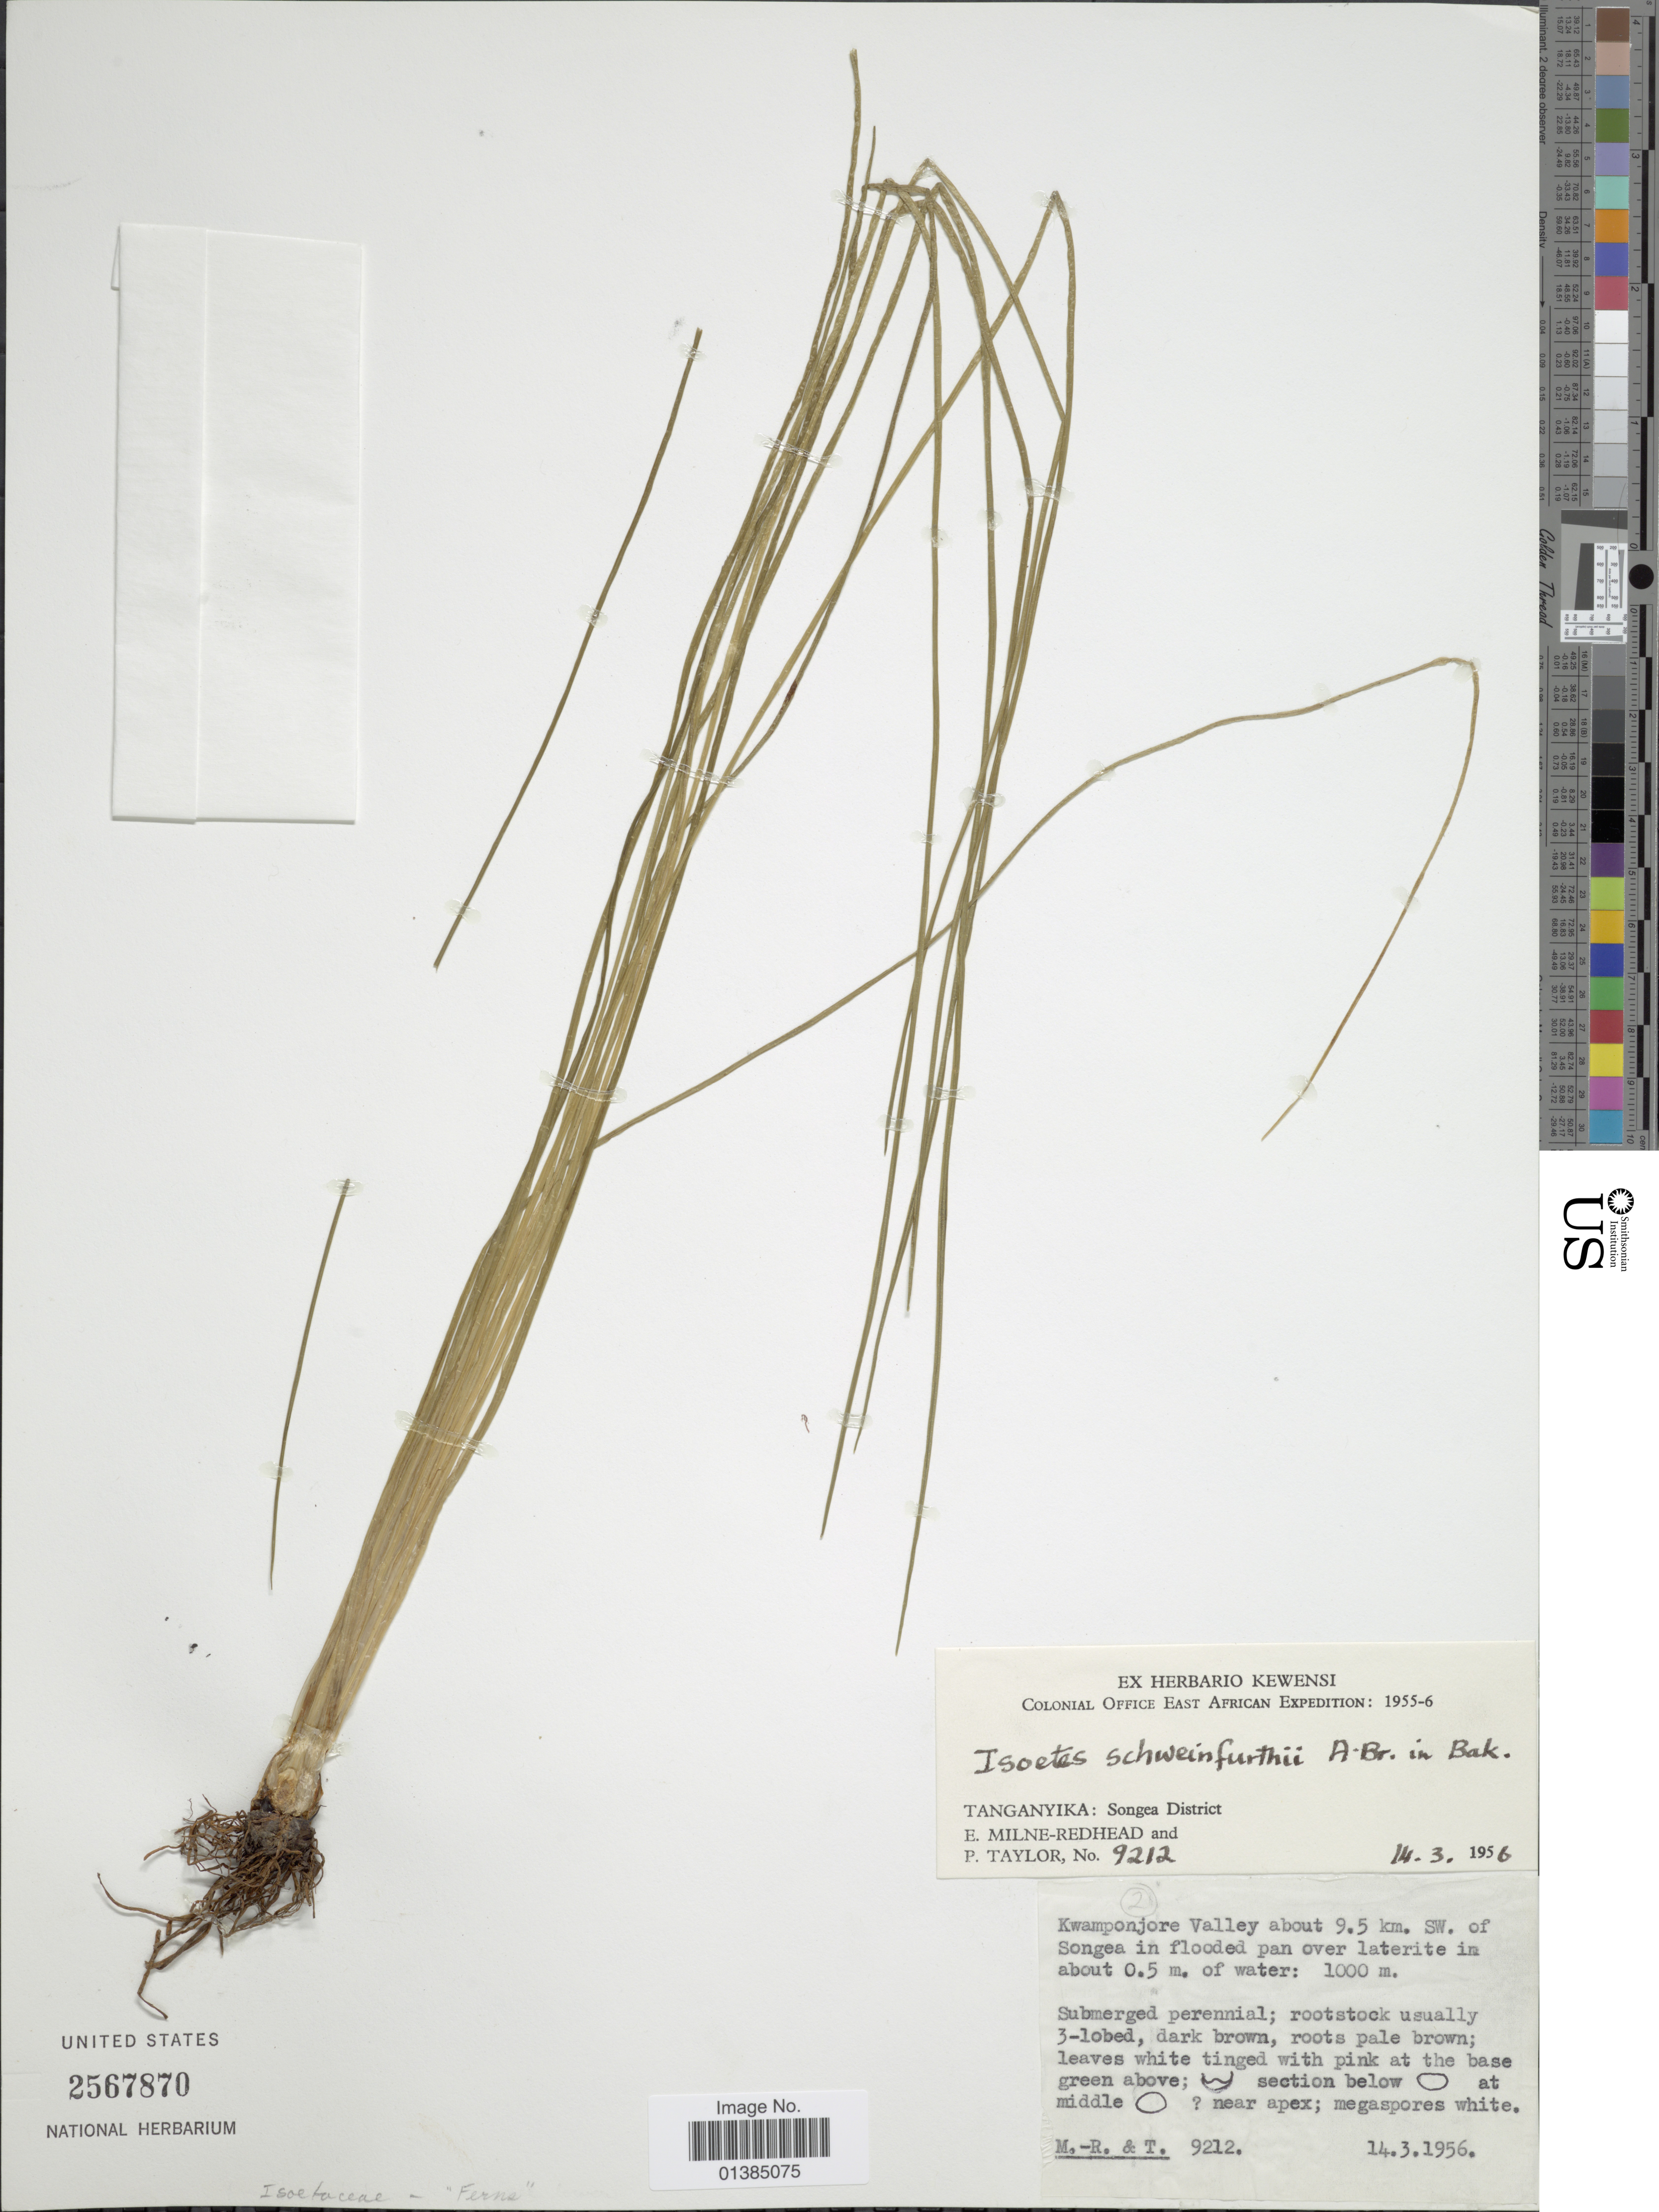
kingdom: Plantae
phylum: Tracheophyta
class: Lycopodiopsida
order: Isoetales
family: Isoetaceae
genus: Isoetes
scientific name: Isoetes schweinfurthii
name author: A. Braun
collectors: E. W. Milne-Redhead & P. Taylor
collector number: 9212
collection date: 1956-03-14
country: Tanzania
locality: Tanganyika: Songea District. Kwamponjore Valley about 9.5 km. SW. of Songea.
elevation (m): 1000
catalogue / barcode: US 2567870